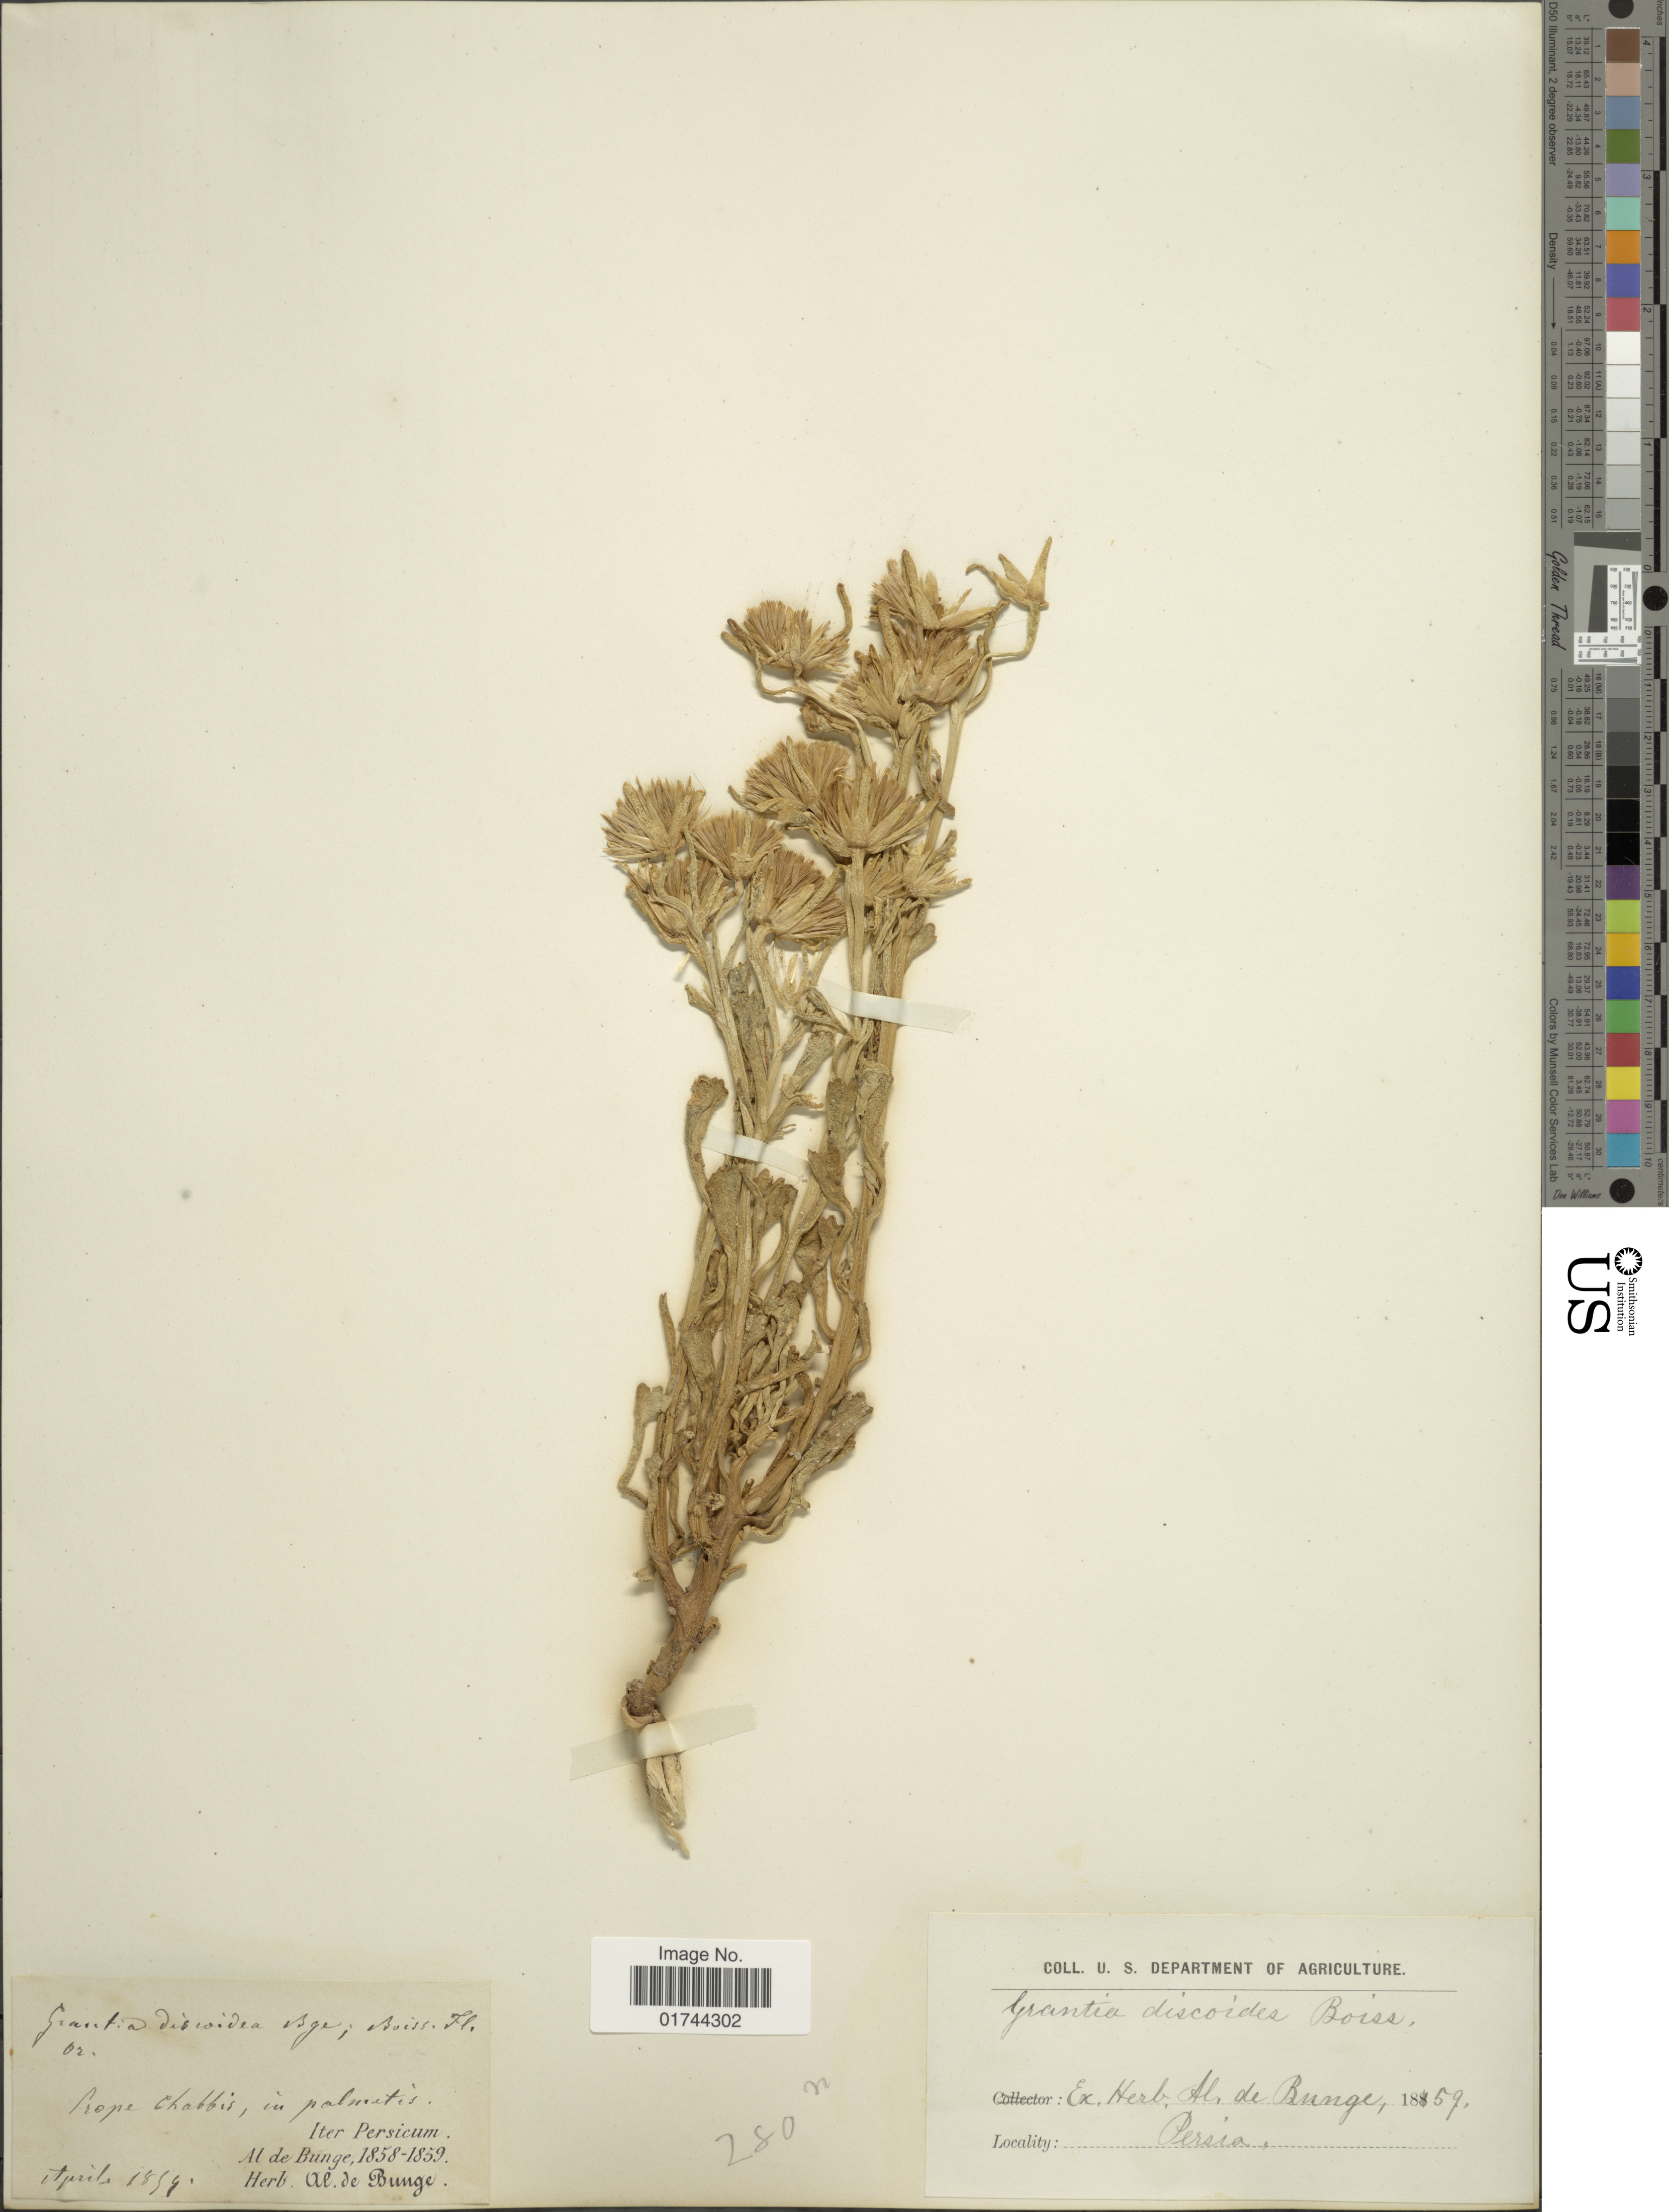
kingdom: Plantae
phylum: Tracheophyta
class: Magnoliopsida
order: Asterales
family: Asteraceae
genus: Grantia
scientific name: Grantia discoidea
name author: Boiss. ex Bunge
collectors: ex herb. Bunge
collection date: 1859-04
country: Iran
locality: Rope chabbis, in palmetis